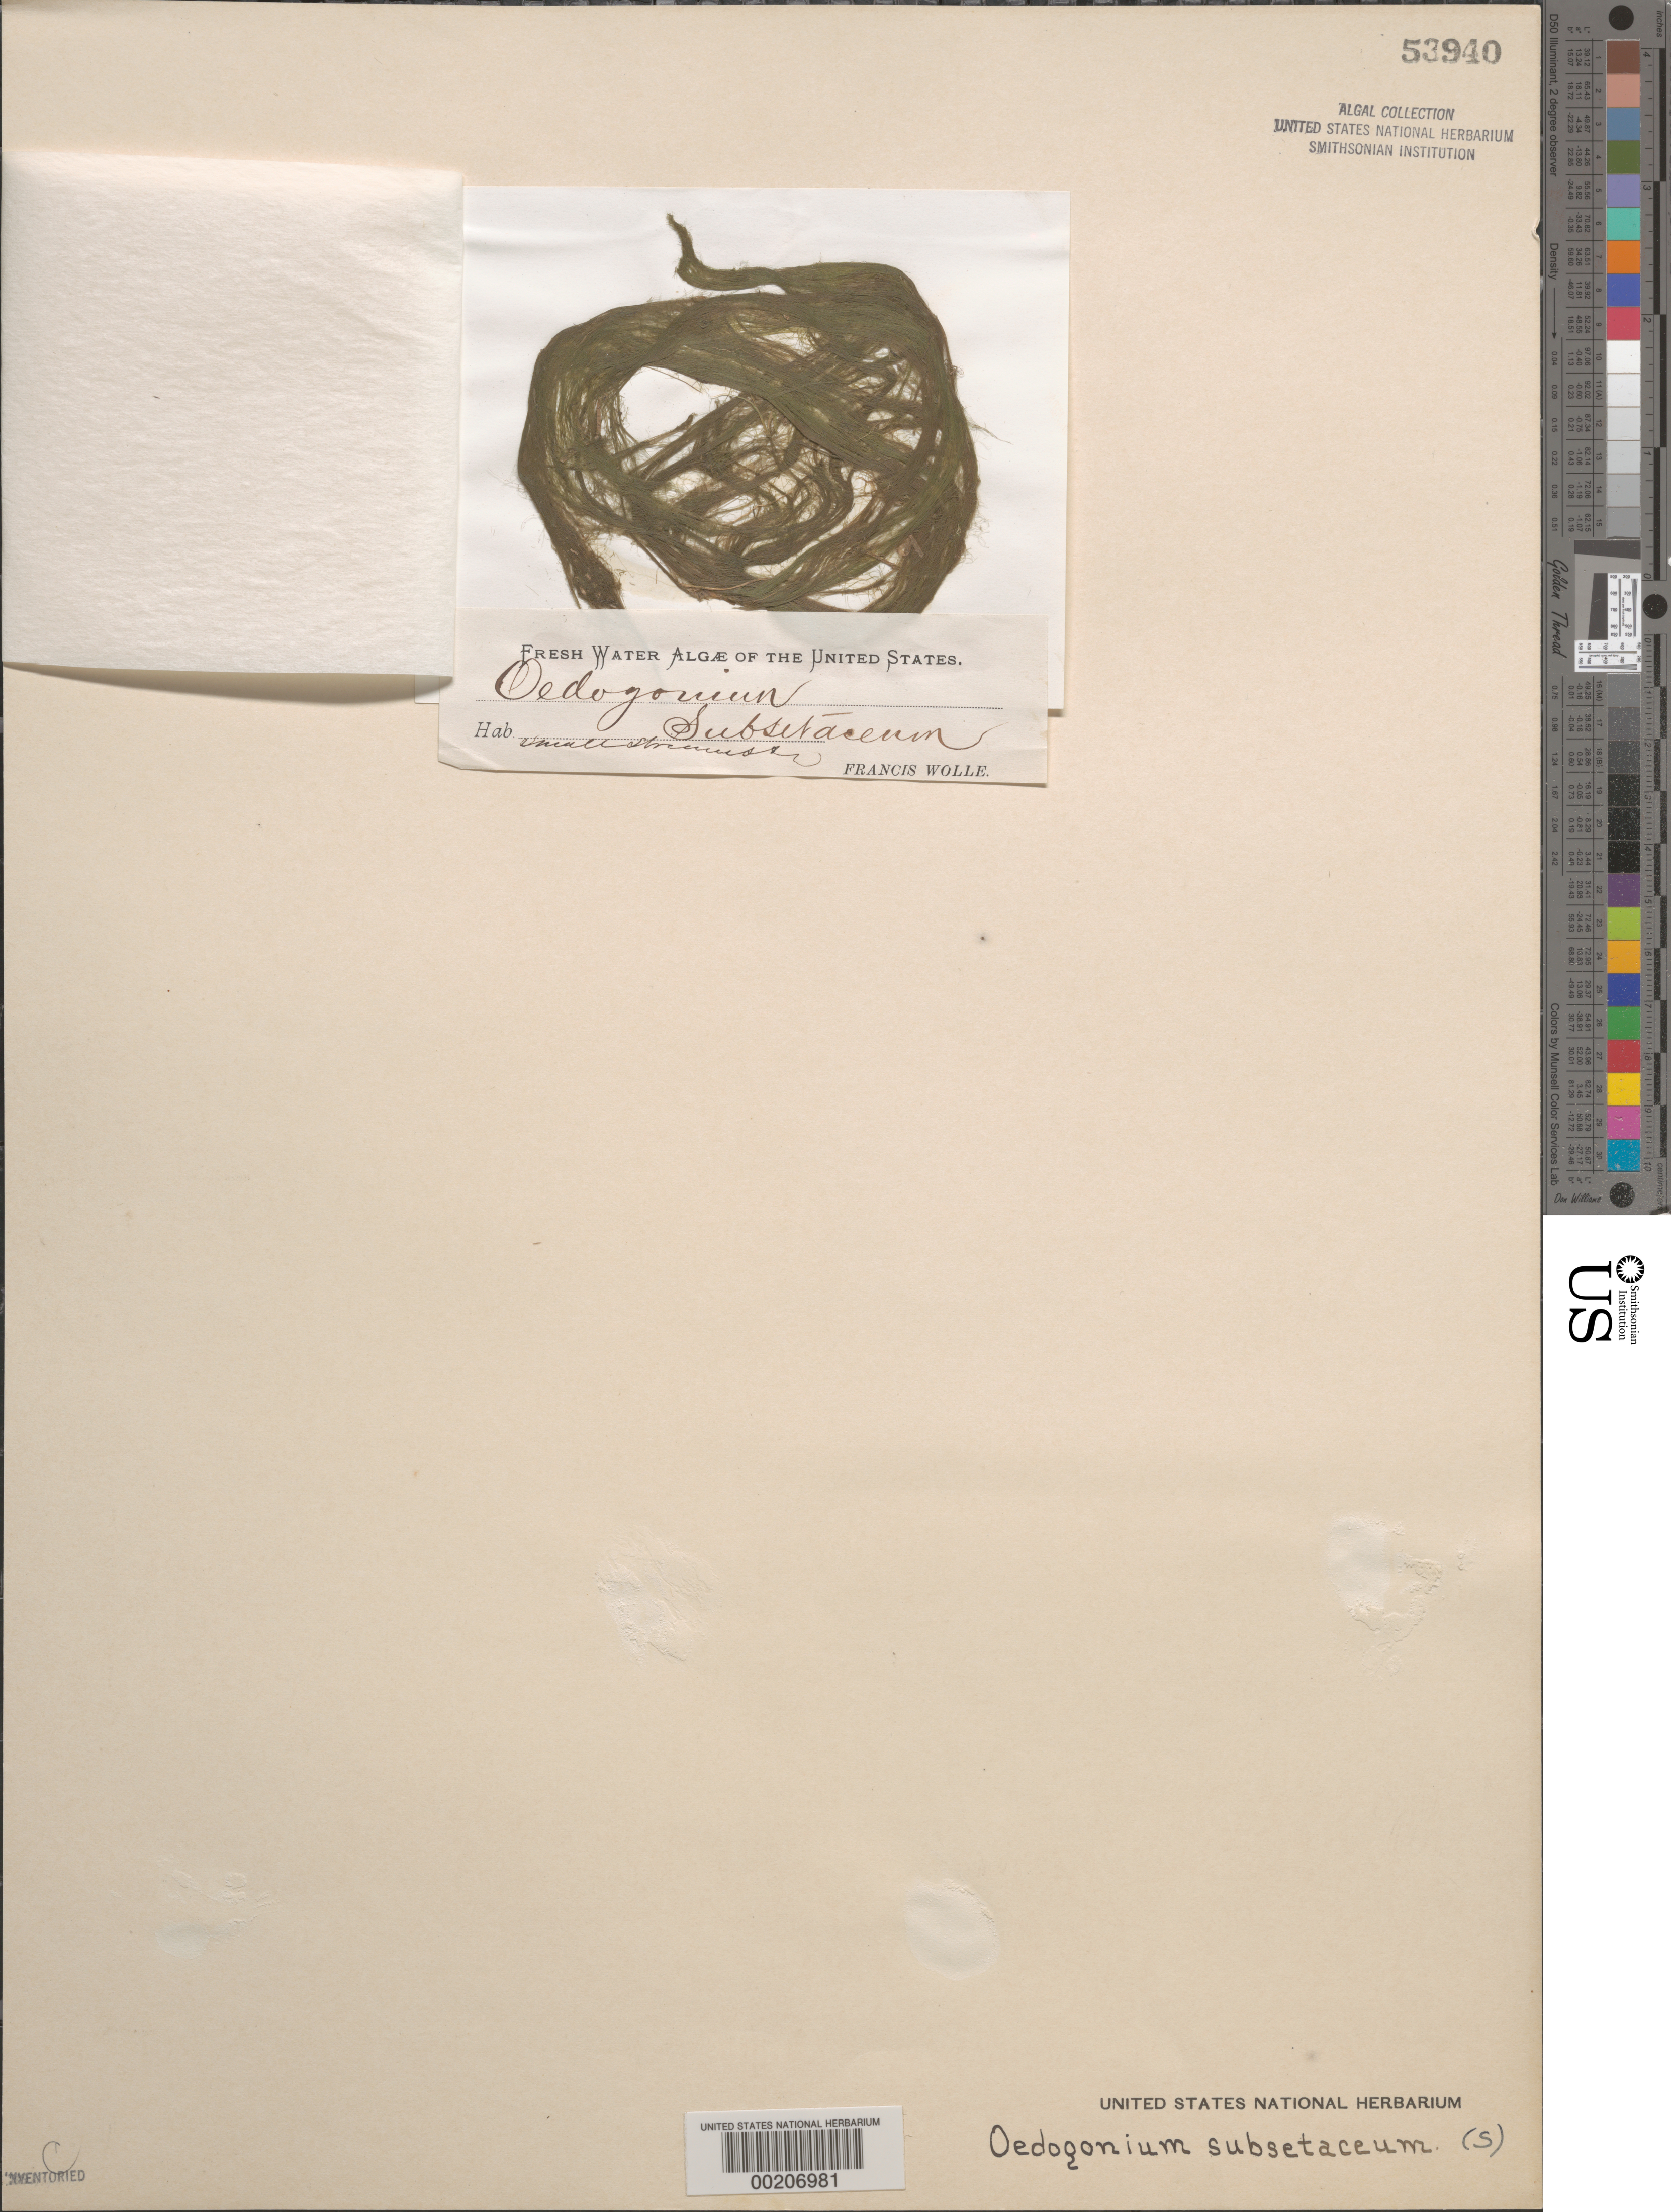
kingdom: Plantae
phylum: Chlorophyta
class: Chlorophyceae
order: Oedogoniales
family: Oedogoniaceae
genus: Oedogonium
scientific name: Oedogonium subsetaceum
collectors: F. Wolle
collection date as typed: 18--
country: United States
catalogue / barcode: US 53940